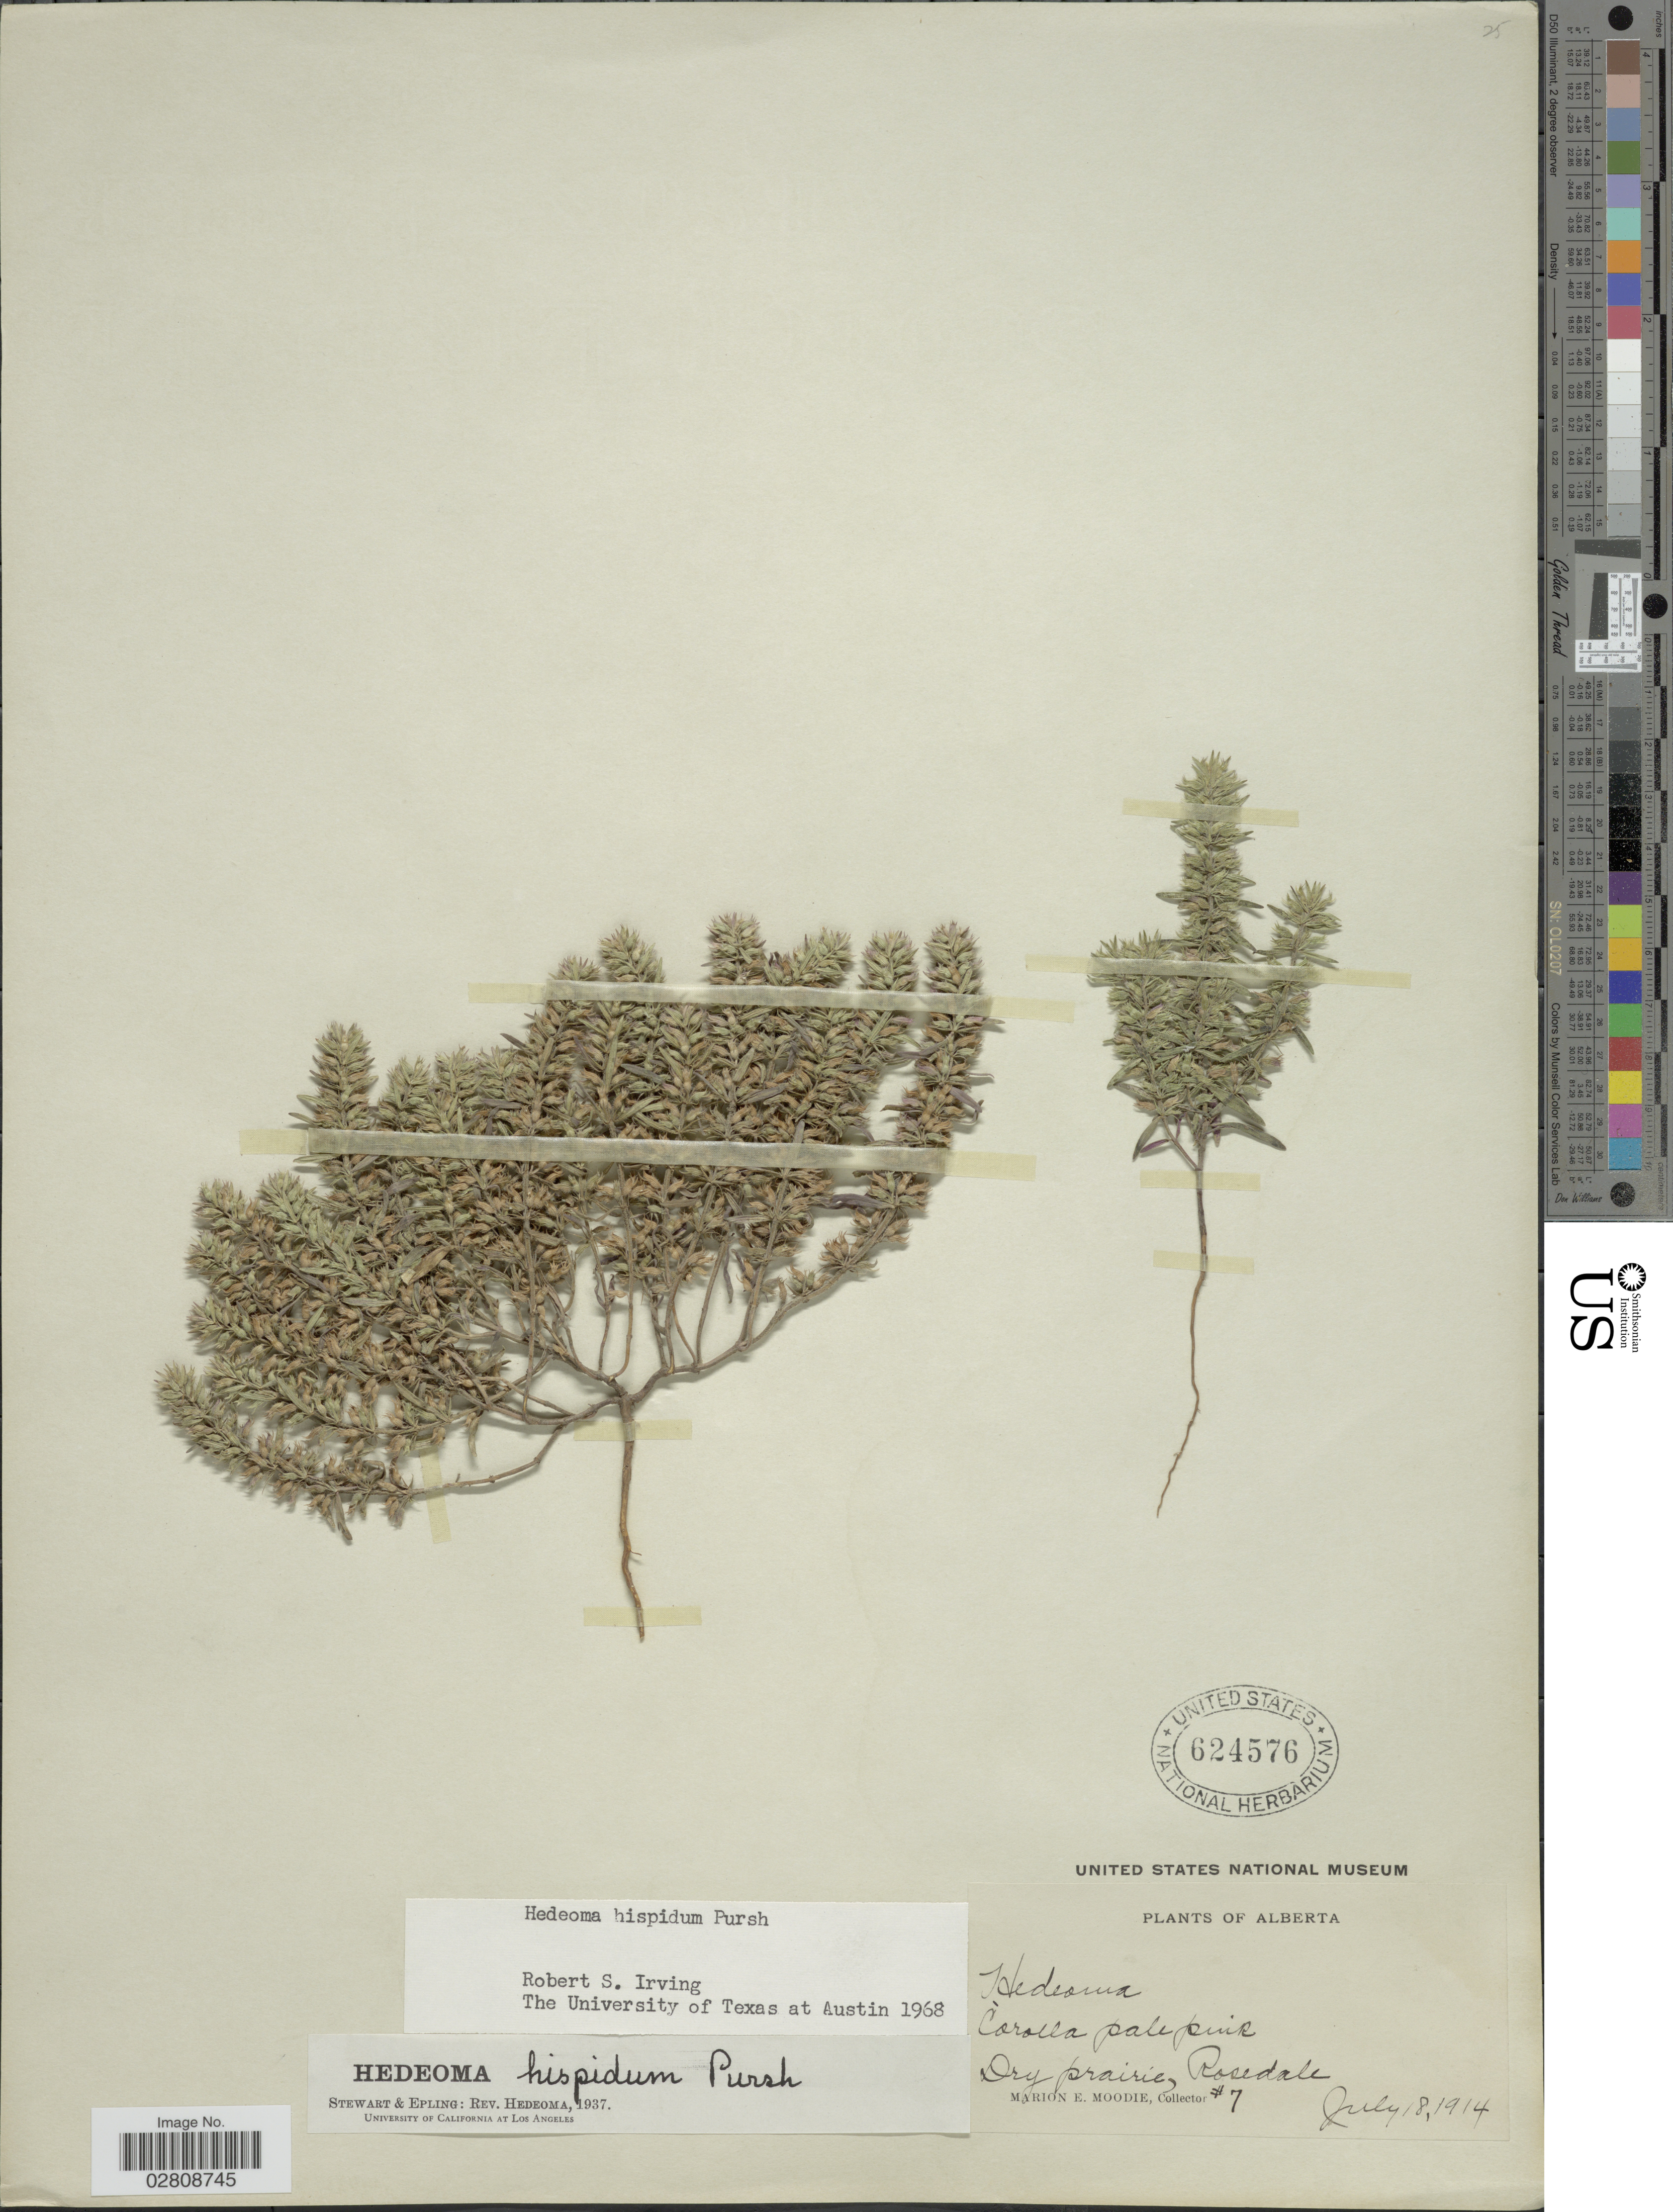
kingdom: Plantae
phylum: Tracheophyta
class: Magnoliopsida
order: Lamiales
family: Lamiaceae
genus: Hedeoma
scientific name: Hedeoma hispida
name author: Pursh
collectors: M. E. Moodie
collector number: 7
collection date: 1914-07-18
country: Canada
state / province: Alberta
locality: Dry prairie, Rosedale.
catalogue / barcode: US 624576